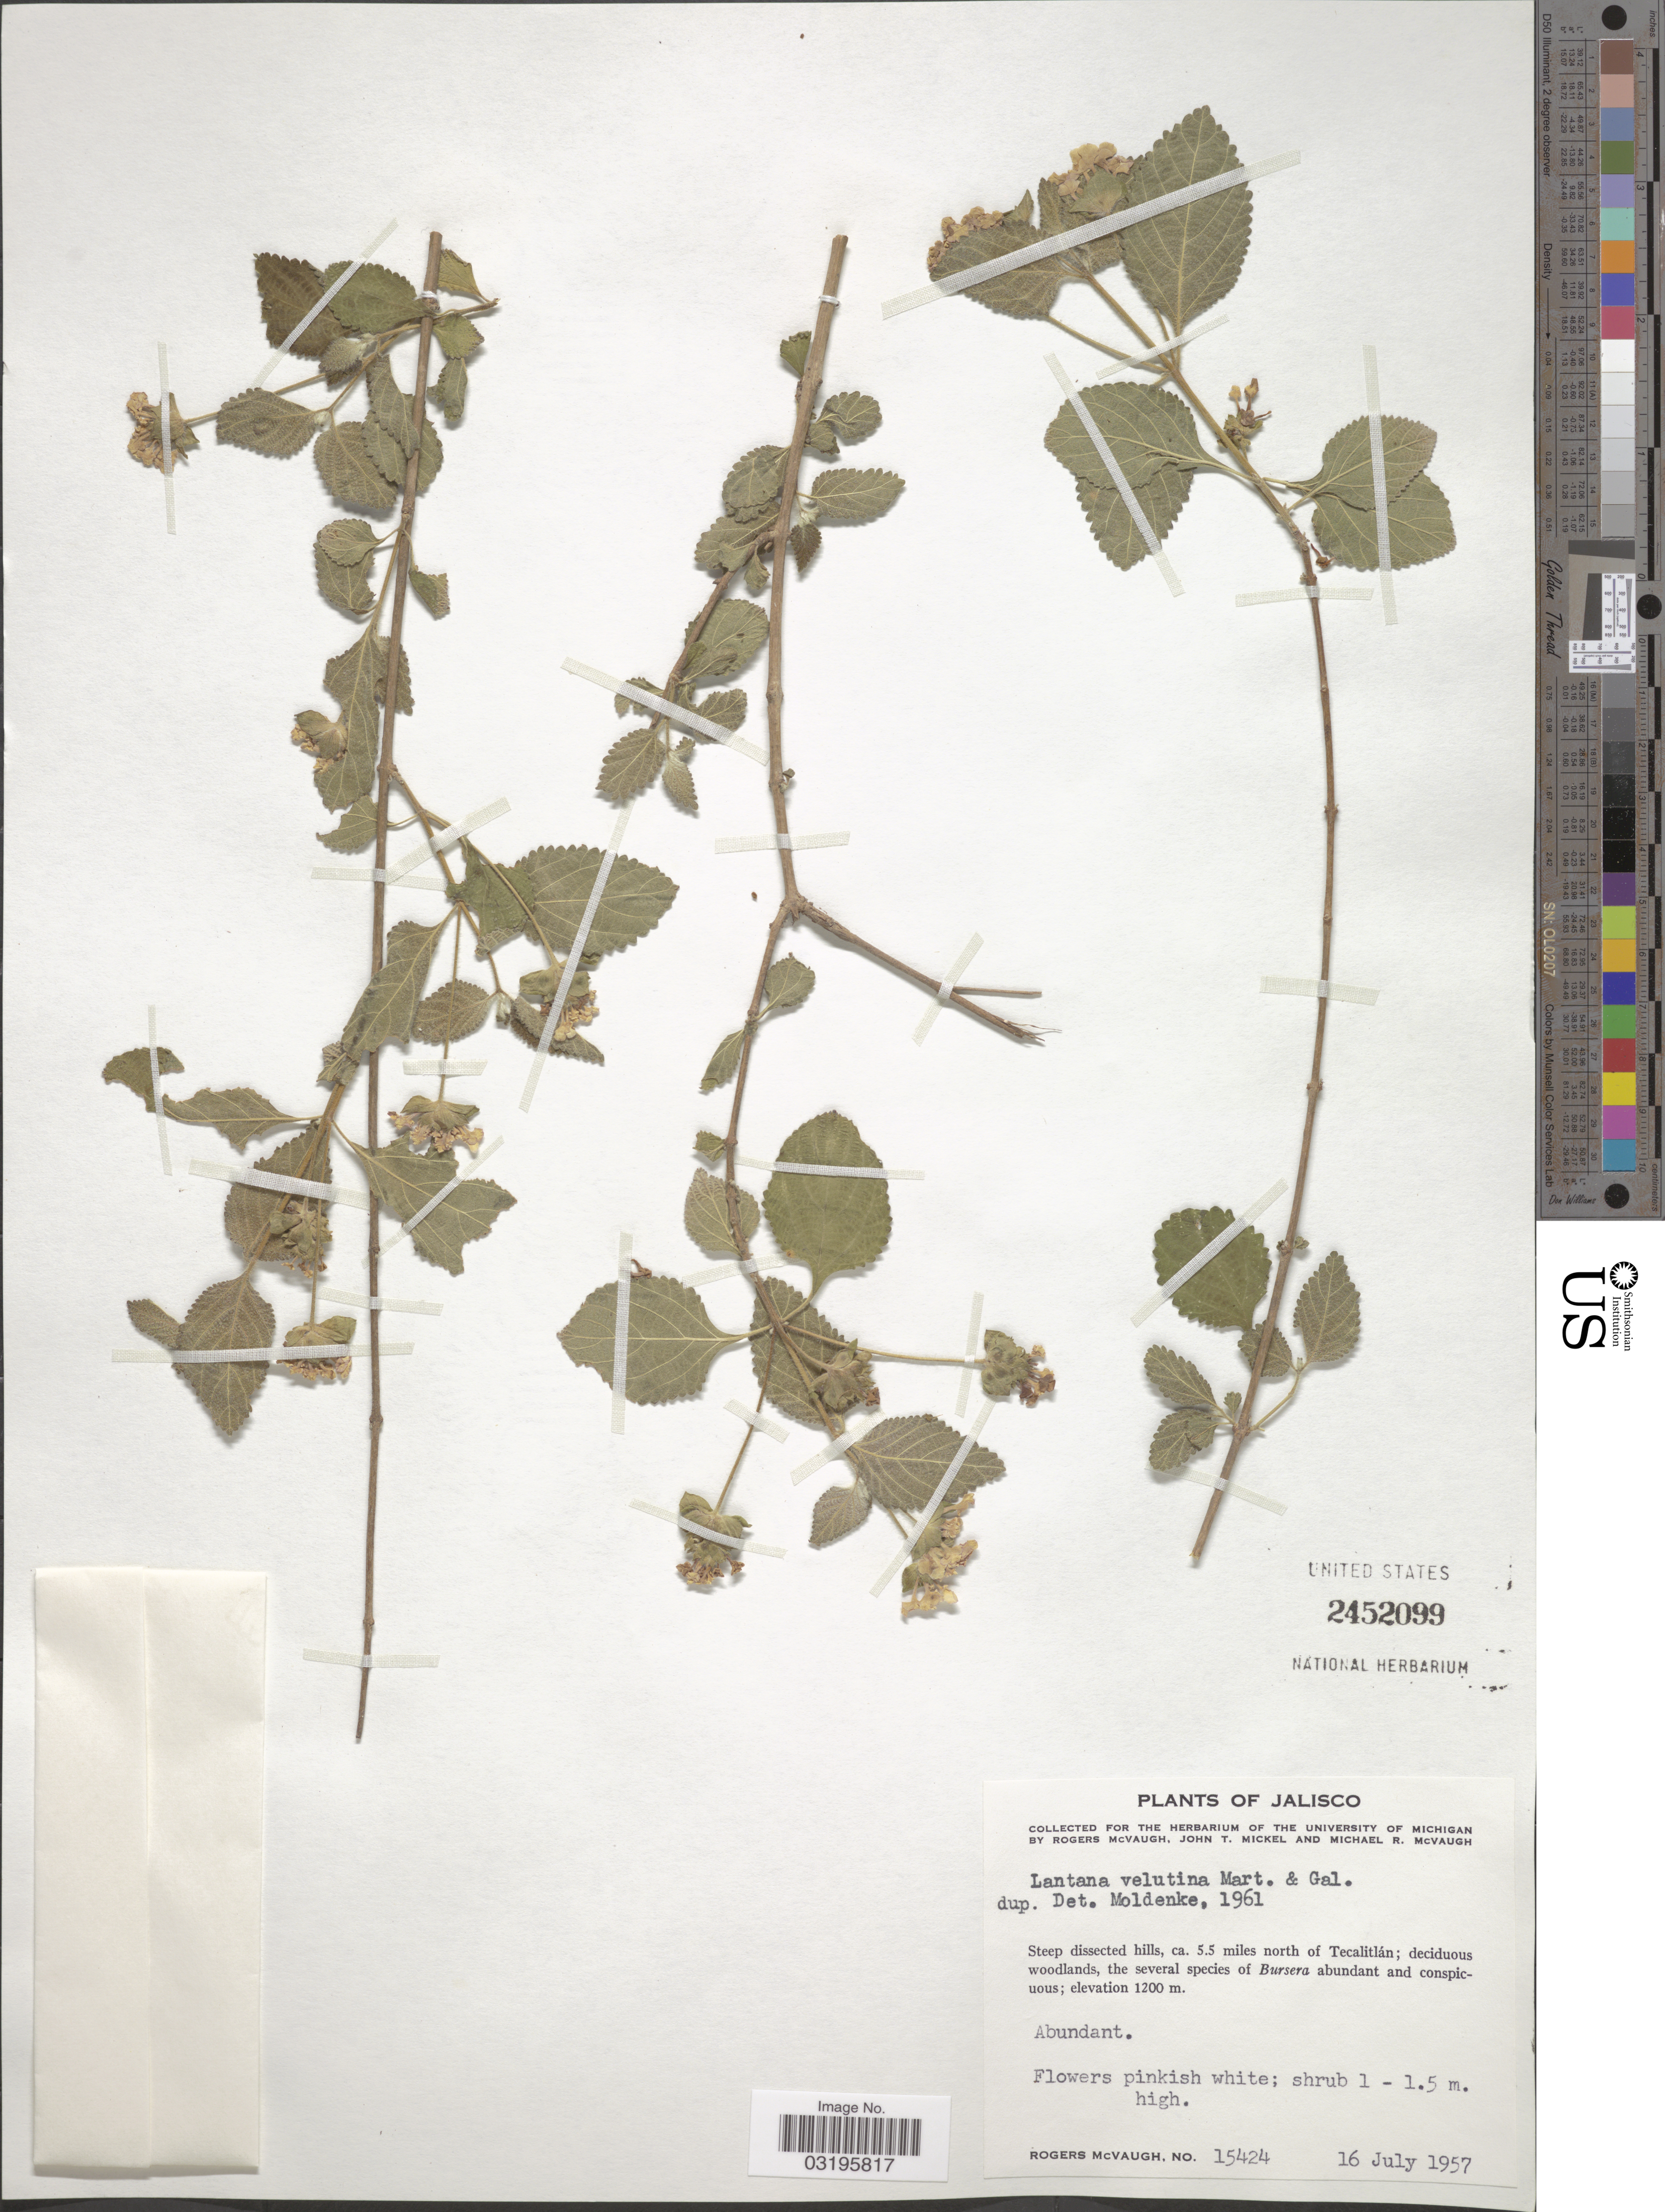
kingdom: Plantae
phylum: Tracheophyta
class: Magnoliopsida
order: Lamiales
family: Verbenaceae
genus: Lantana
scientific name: Lantana velutina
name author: M. Martens & Galeotti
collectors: R. McVaugh, J. T. Mickel & M. R. McVaugh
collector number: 15424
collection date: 1957-07-16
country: Mexico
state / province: Jalisco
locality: Ca. 5.5 miles north of Tecalitlán.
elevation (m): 1200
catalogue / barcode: US 2452099